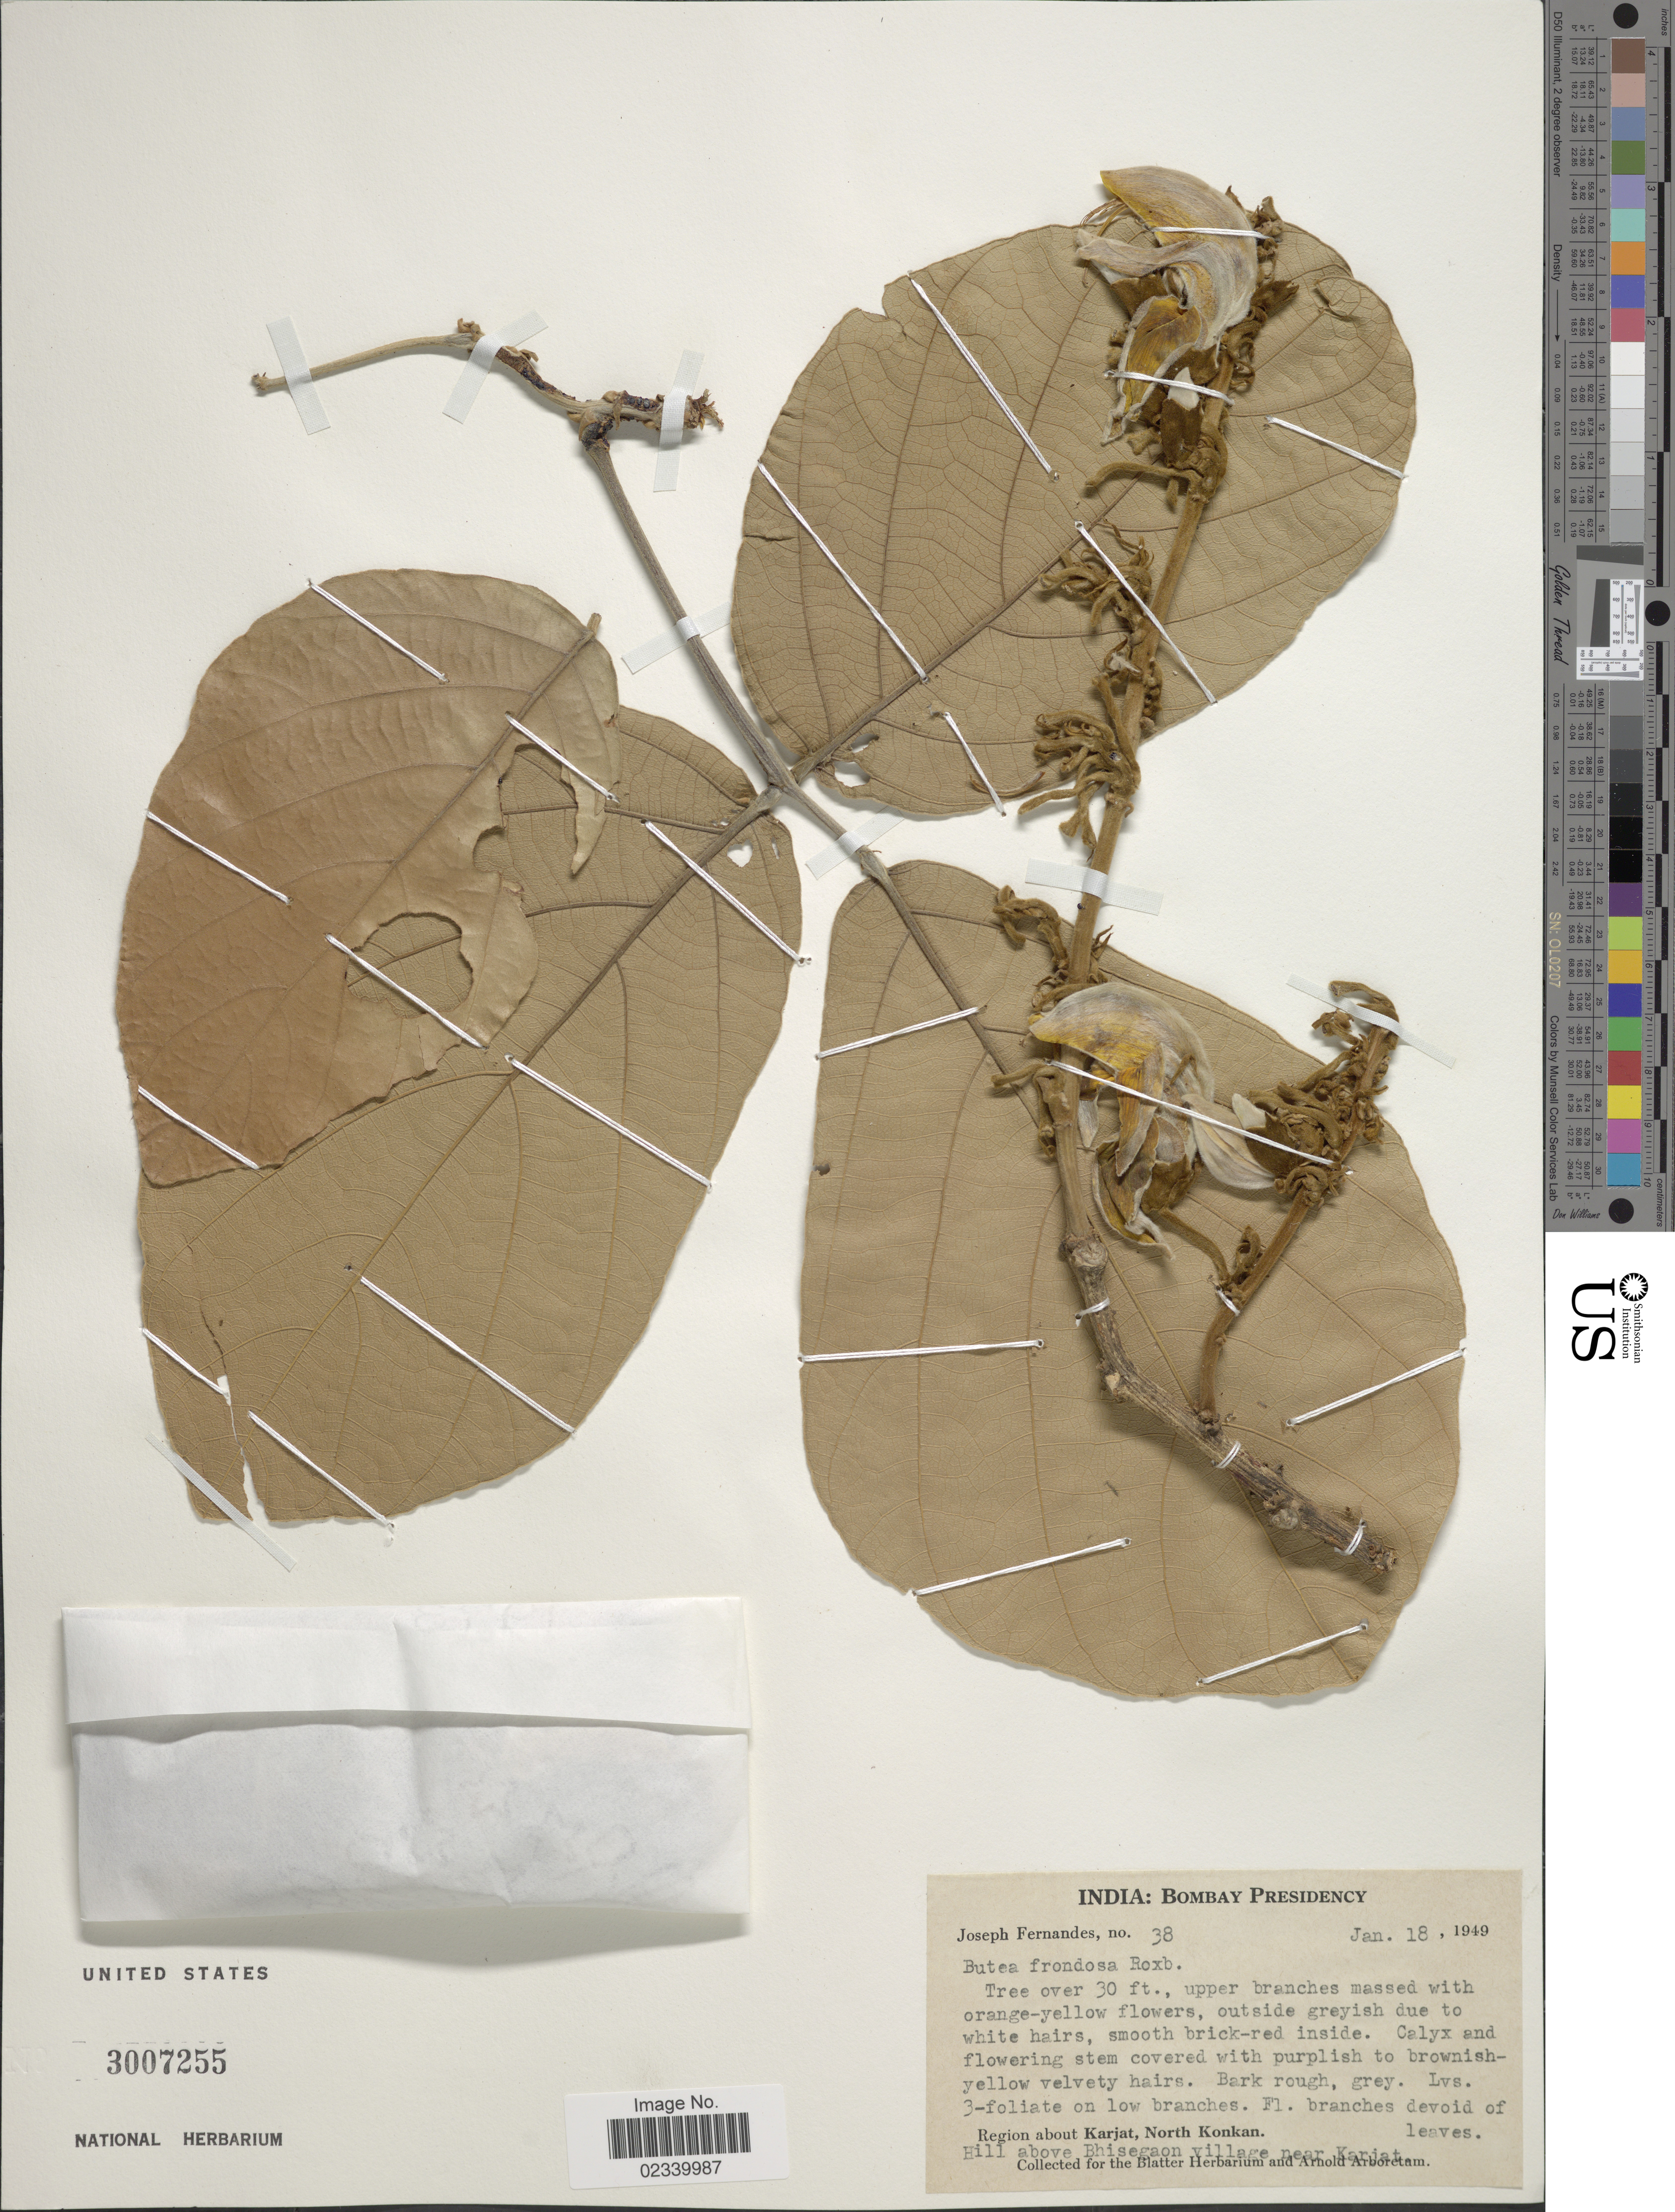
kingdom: Plantae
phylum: Tracheophyta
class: Magnoliopsida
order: Fabales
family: Fabaceae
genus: Butea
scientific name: Butea monosperma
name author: (Lam.) Taub.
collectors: J. Fernandes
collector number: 38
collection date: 1949-01-18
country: India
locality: Bombay Presidency, Region about Karjat, North Konkan. Hill above Bhisegaon village near Karjat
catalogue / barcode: US 3007255